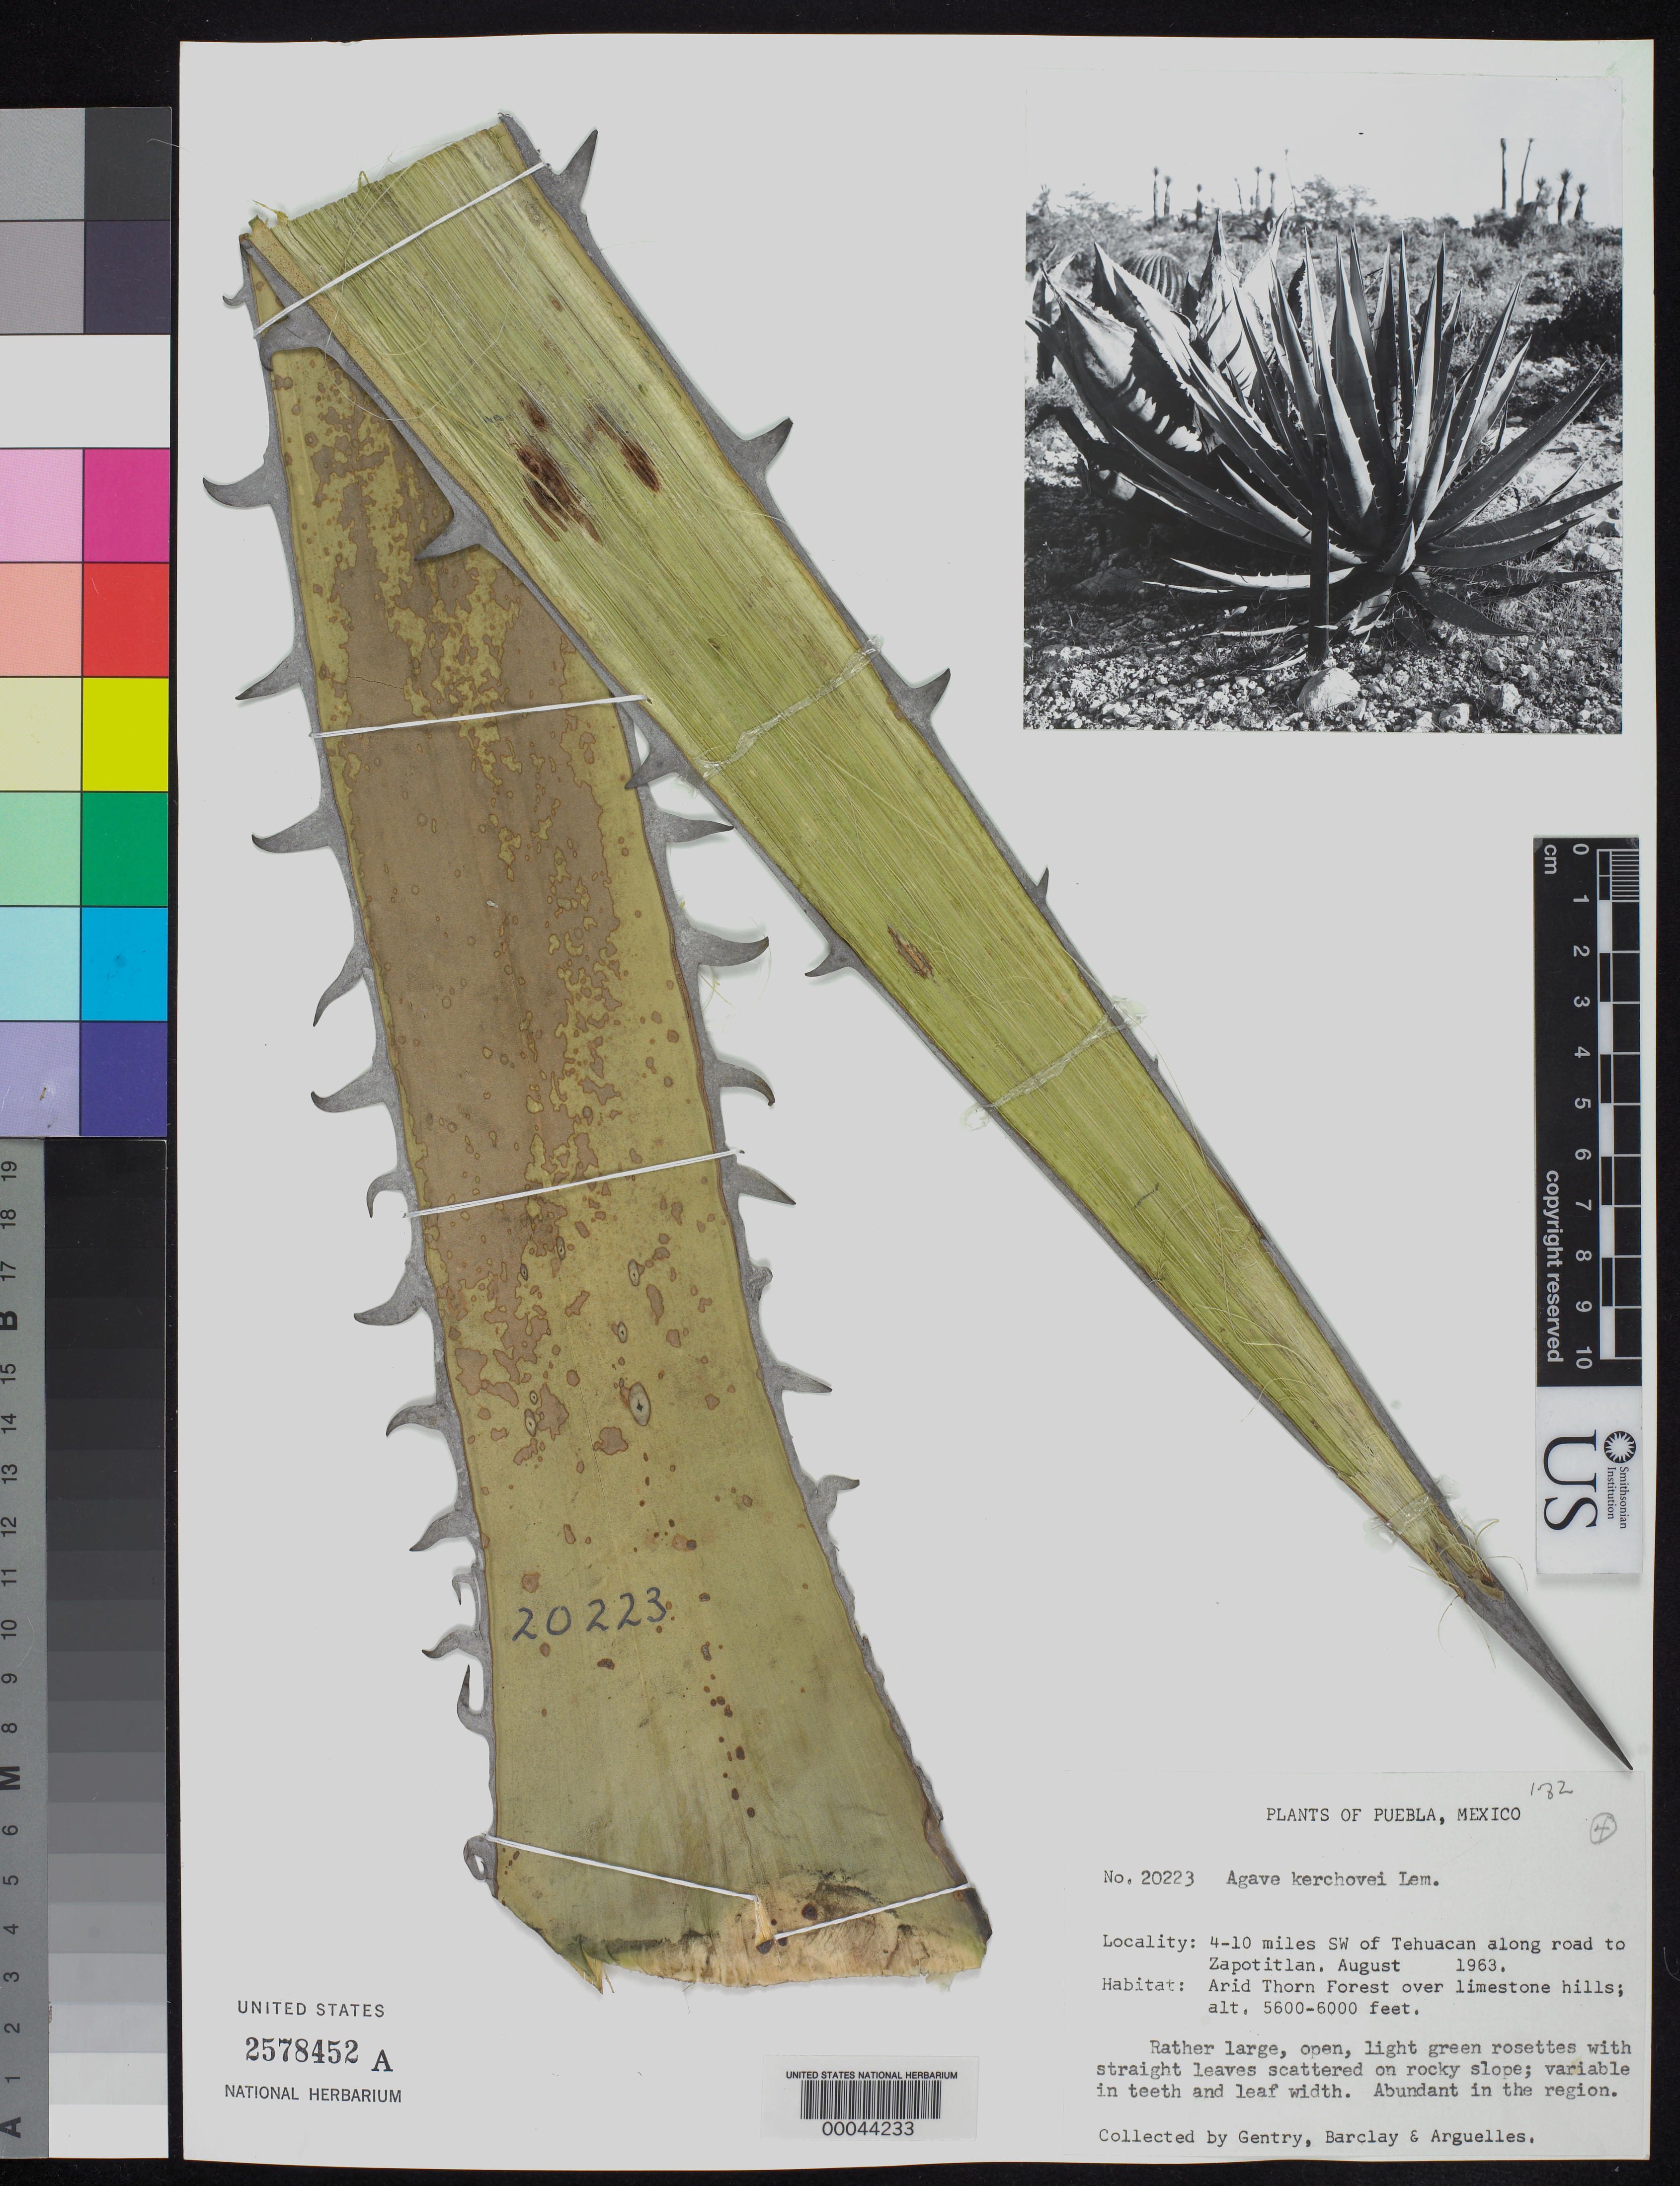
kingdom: Plantae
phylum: Tracheophyta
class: Liliopsida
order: Asparagales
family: Asparagaceae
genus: Agave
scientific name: Agave kerchovei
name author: Lem.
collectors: H. S. Gentry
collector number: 20223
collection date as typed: Aug 1963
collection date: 1963-08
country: Mexico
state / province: Puebla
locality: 4-10 mi SW of Tehuacan along road to Zapotitlan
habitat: Arid thorn forest over limestone hills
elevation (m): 1707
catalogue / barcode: US 2578452A